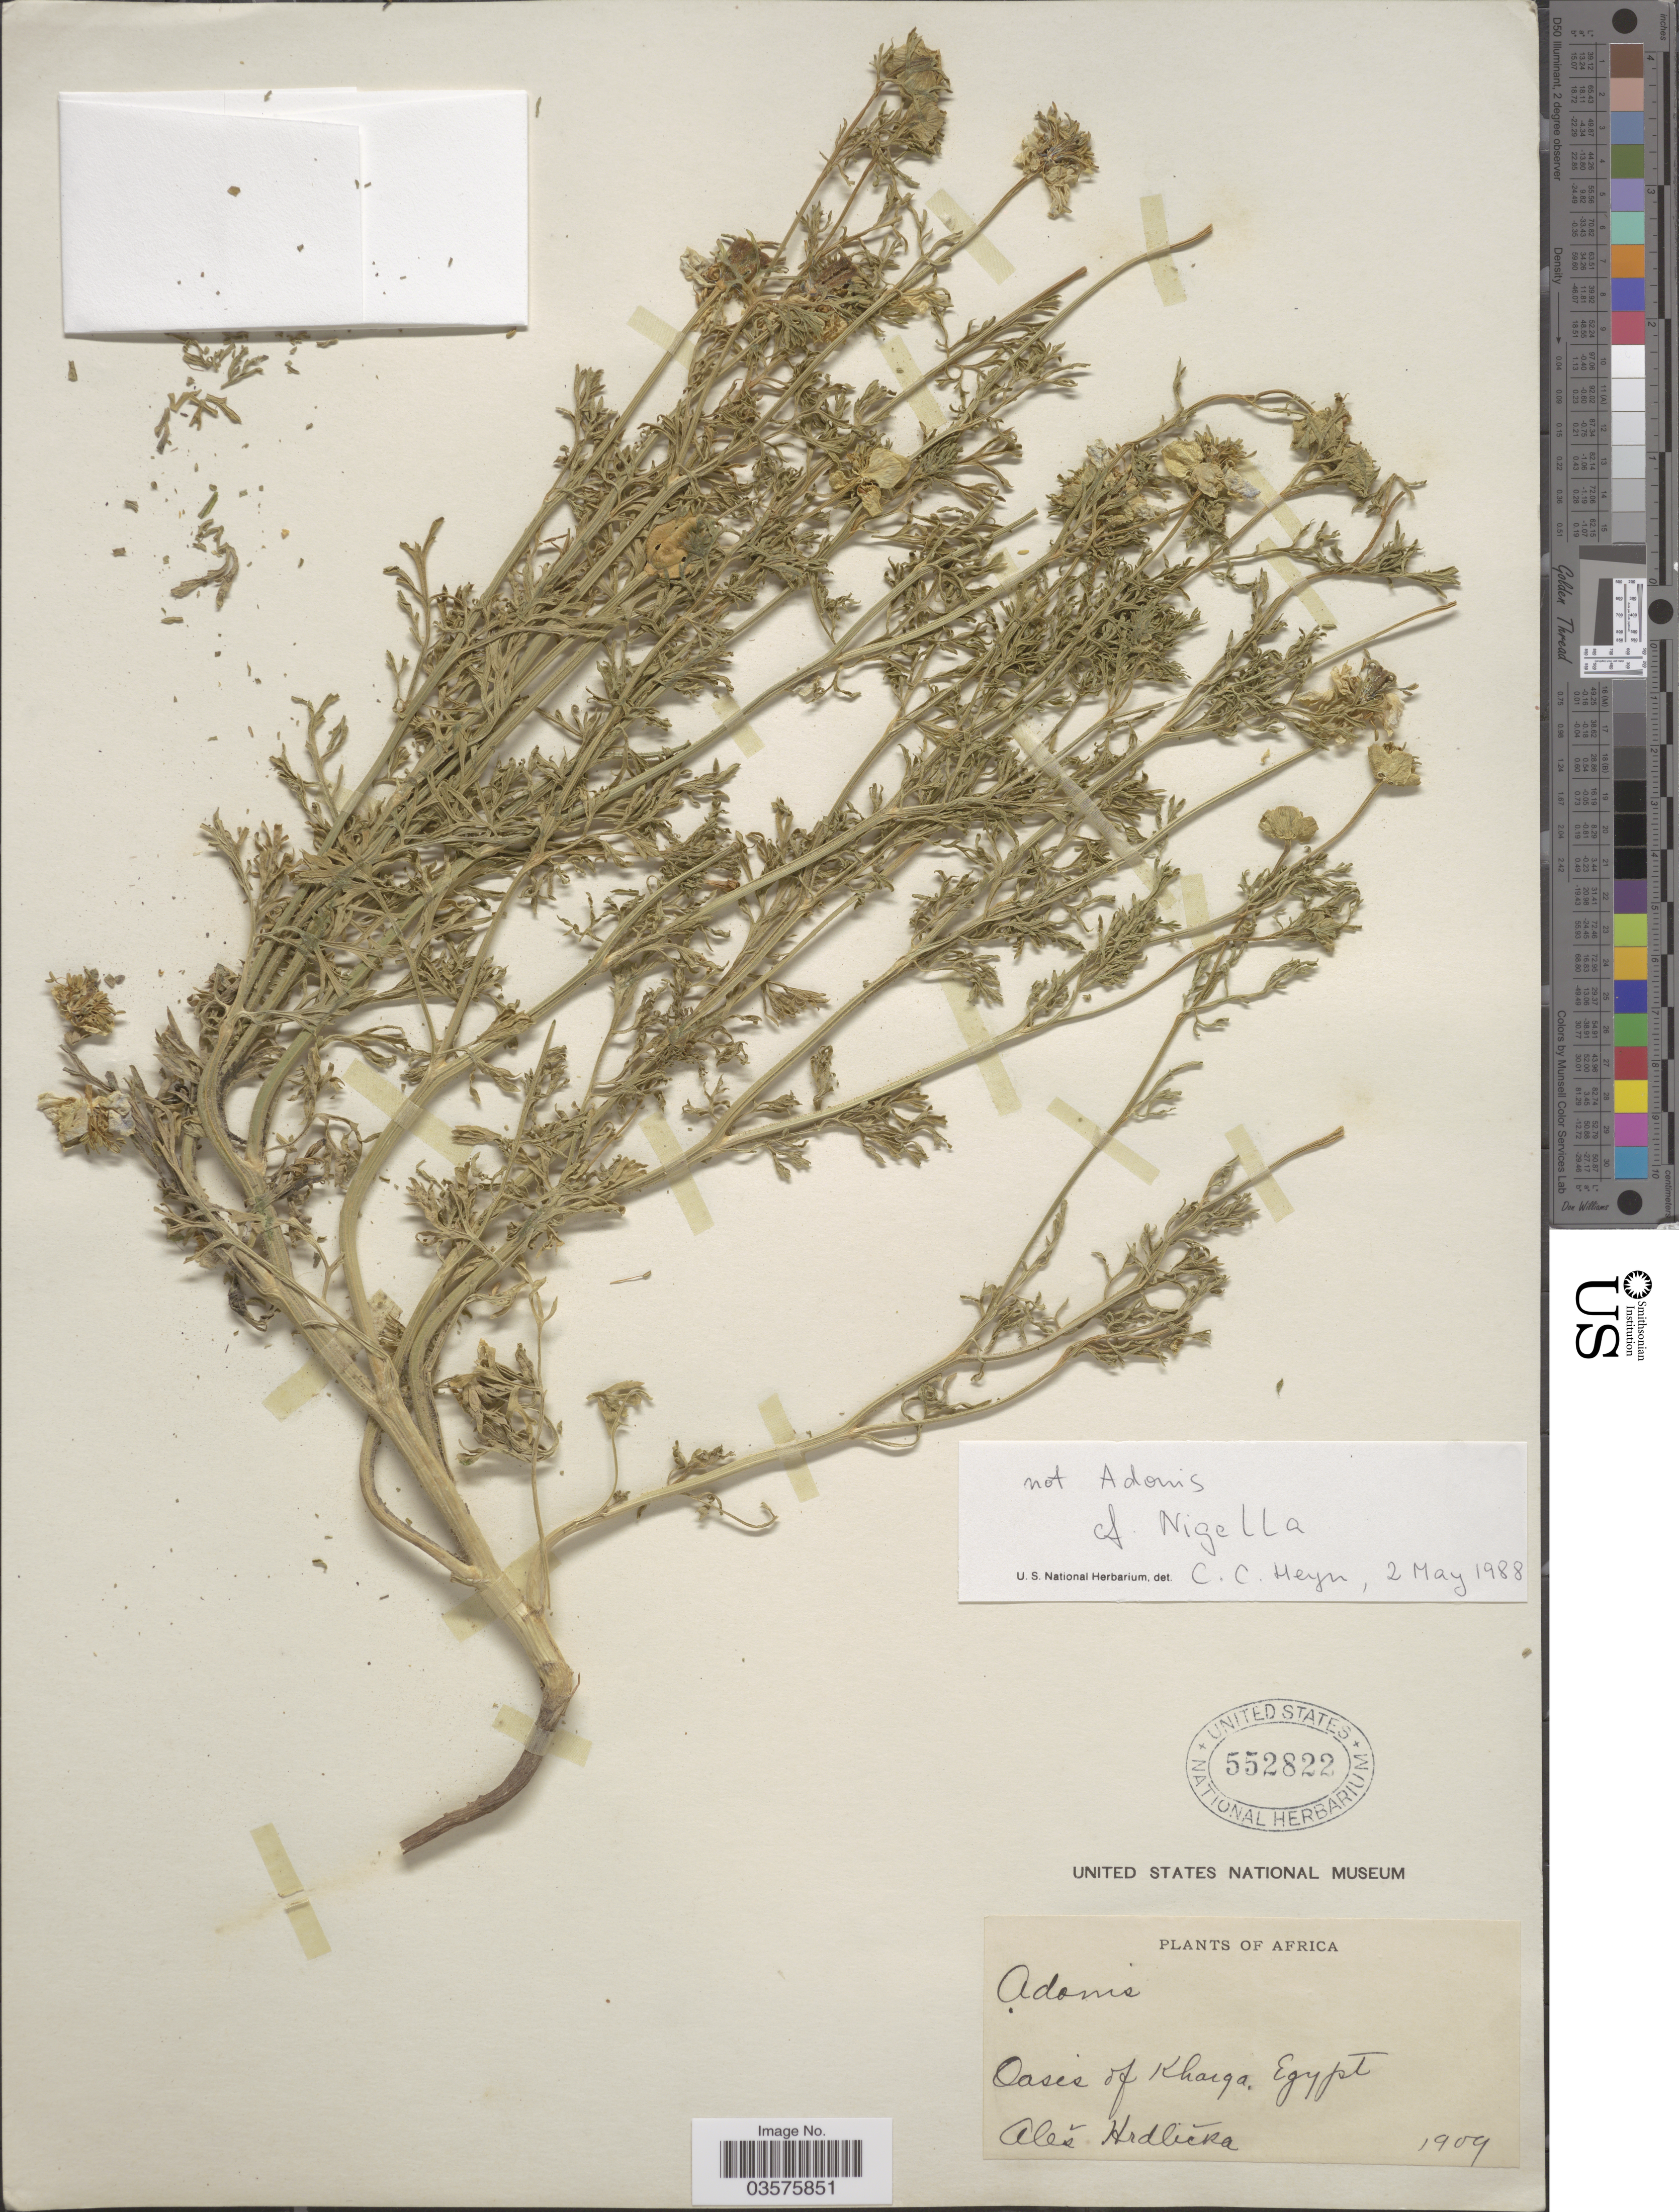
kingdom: Plantae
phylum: Tracheophyta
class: Magnoliopsida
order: Ranunculales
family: Ranunculaceae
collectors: A. Hrdlicka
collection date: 1909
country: Egypt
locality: Oasis of Kharga.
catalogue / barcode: US 552822